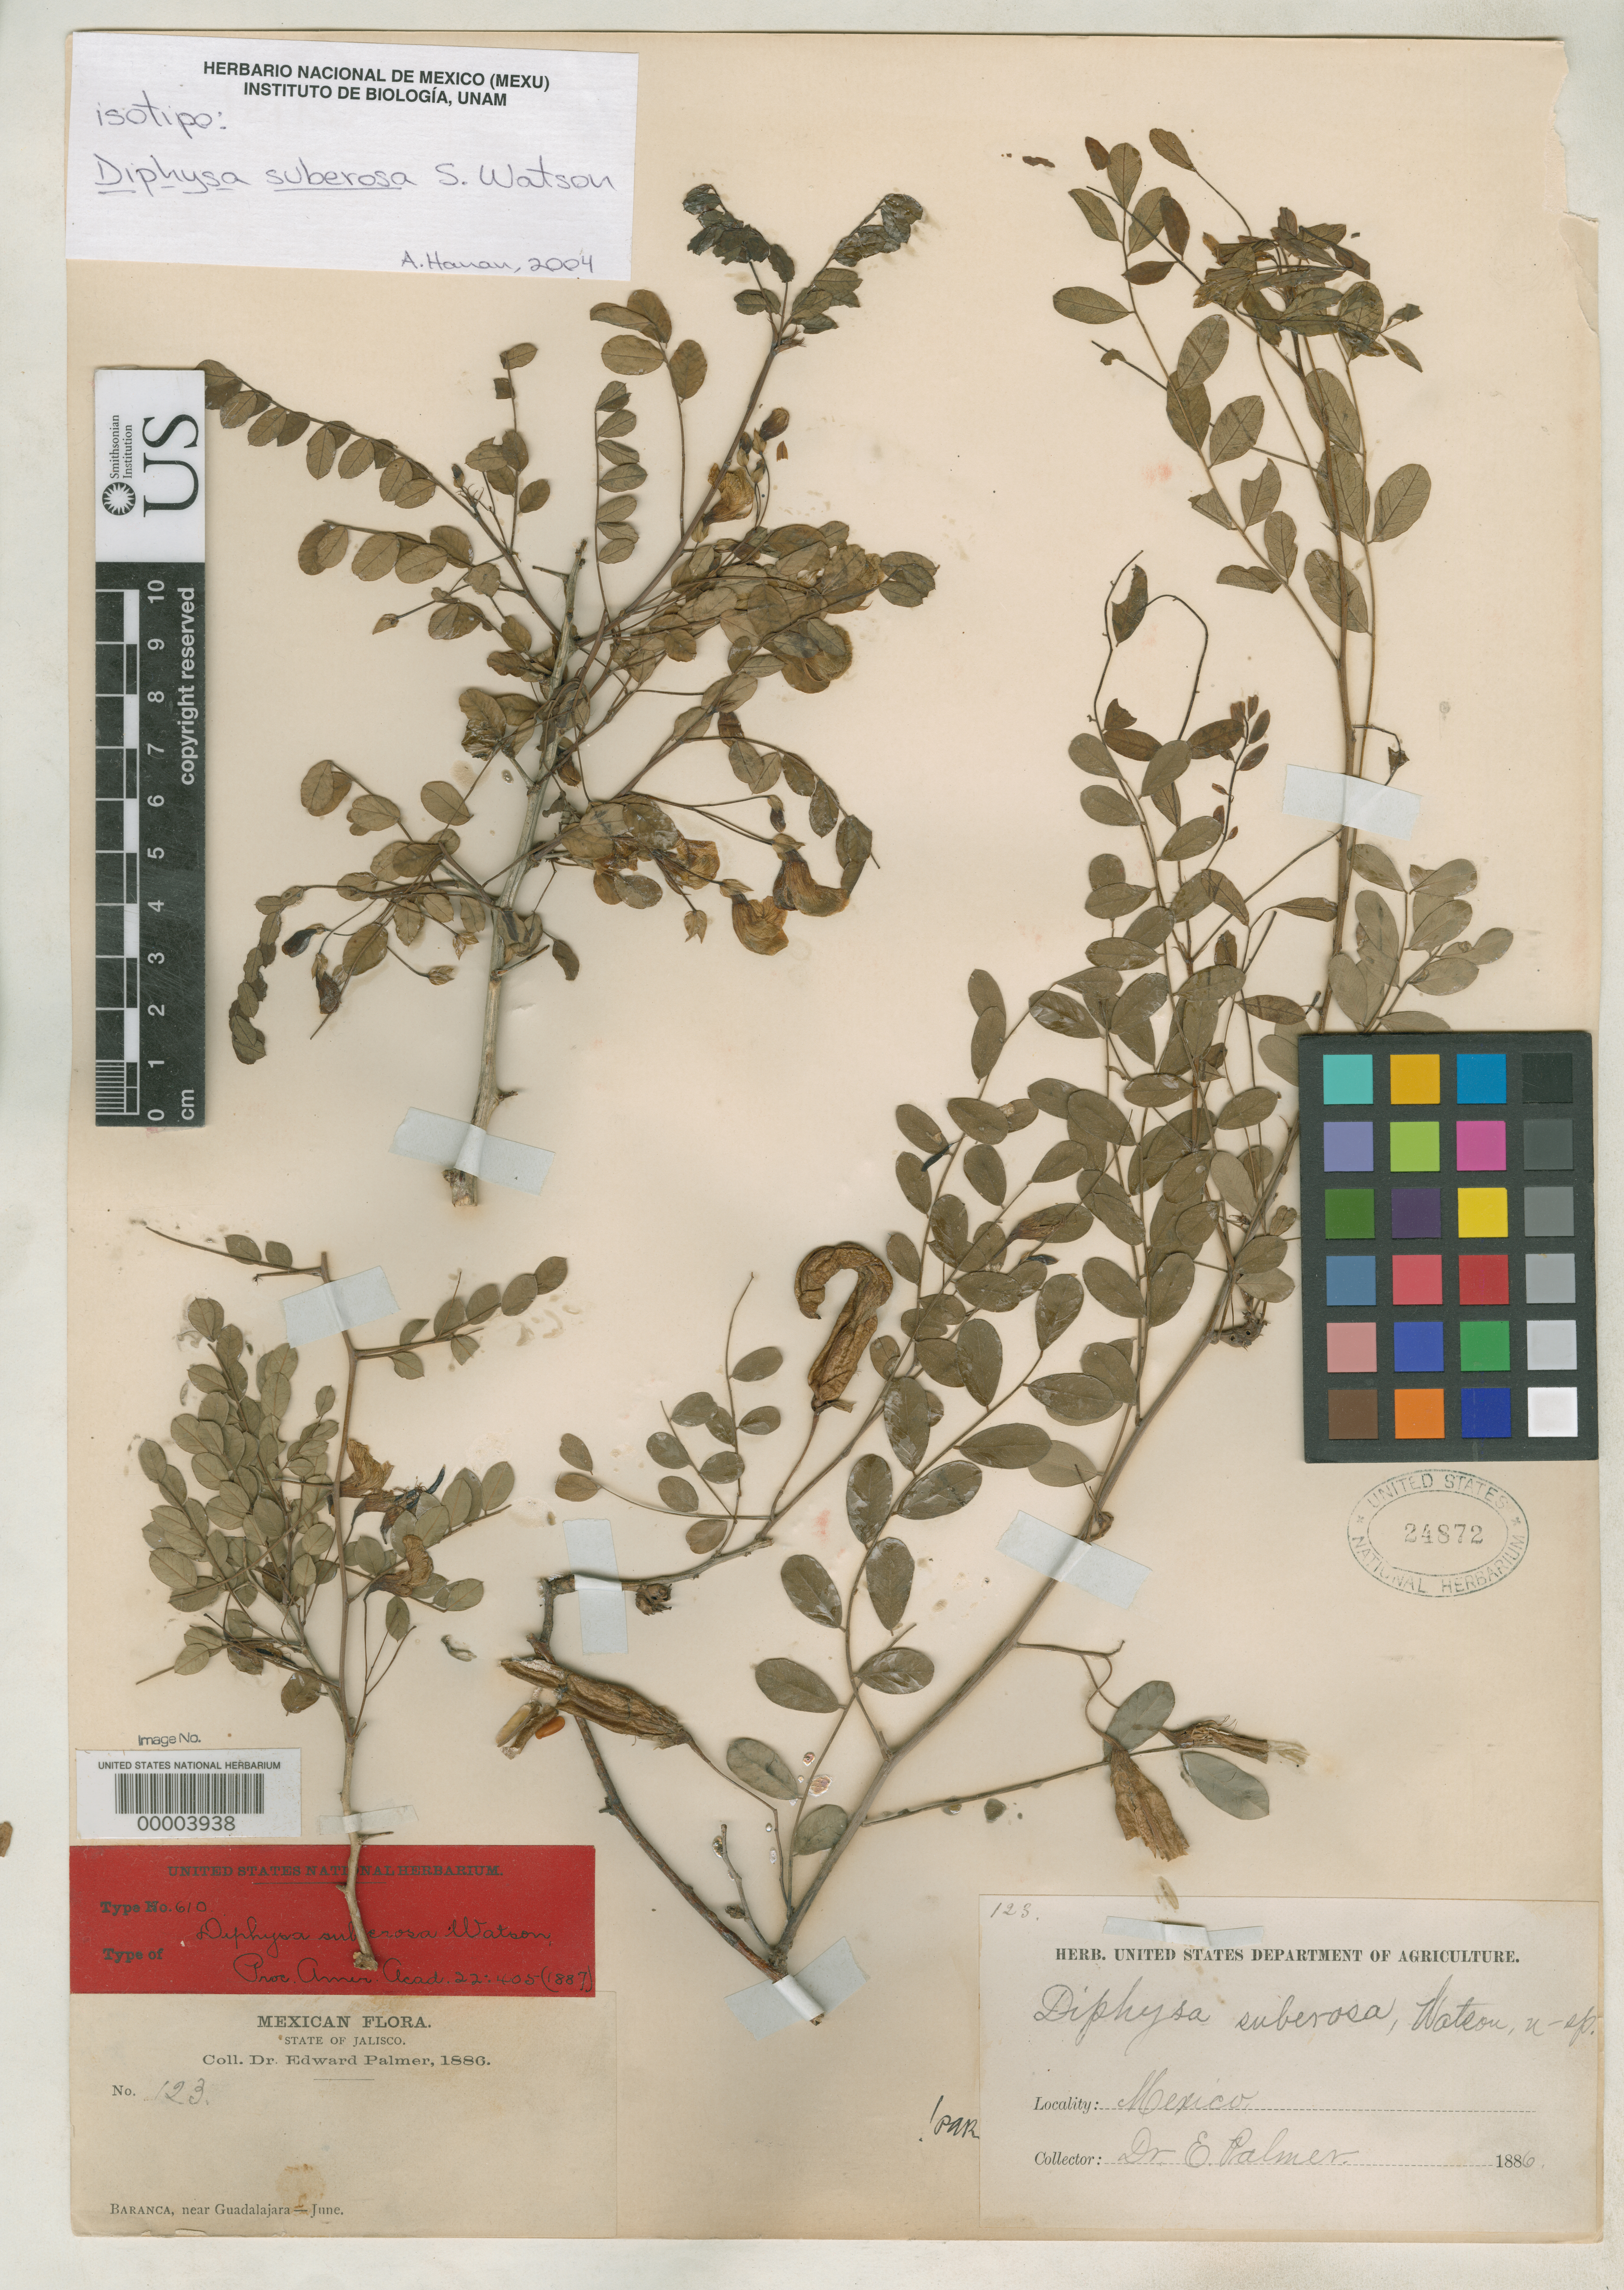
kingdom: Plantae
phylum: Tracheophyta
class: Magnoliopsida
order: Fabales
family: Fabaceae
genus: Diphysa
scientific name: Diphysa suberosa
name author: S. Watson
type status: Isotype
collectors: E. Palmer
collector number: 123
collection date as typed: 1886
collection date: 1886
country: Mexico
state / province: Jalisco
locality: Barranca, near Guadalajara.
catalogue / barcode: US 24872